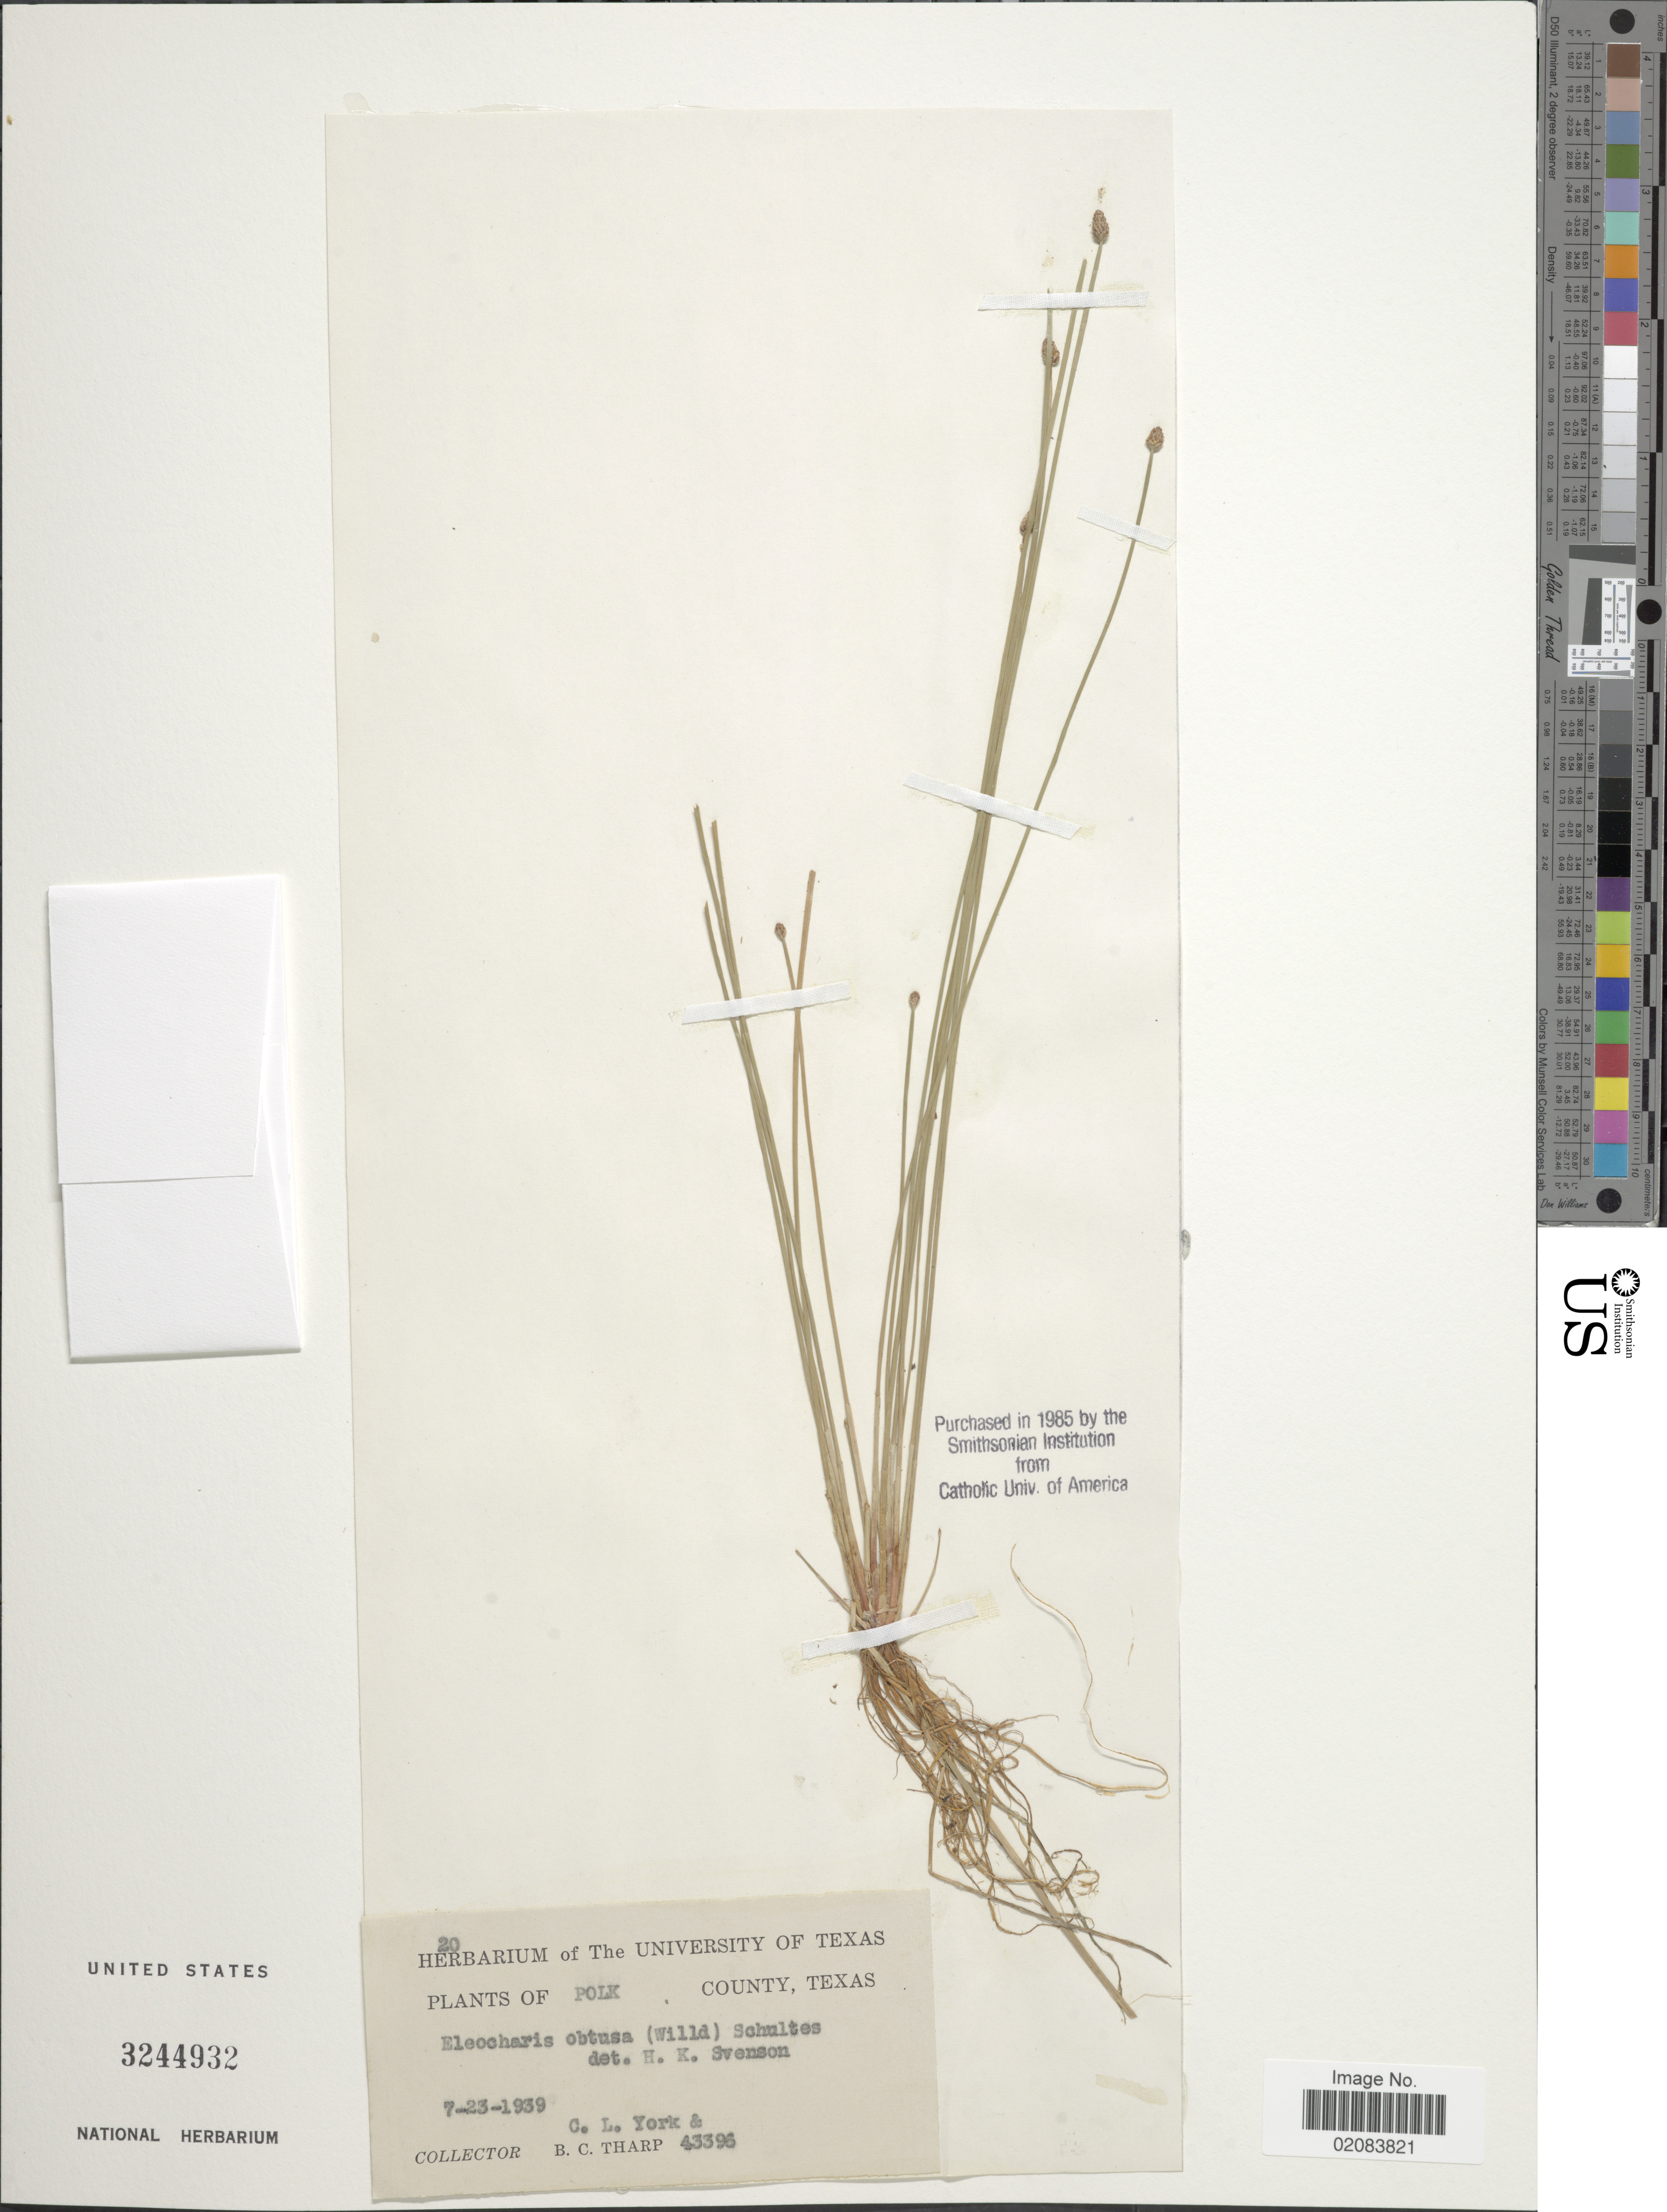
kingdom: Plantae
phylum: Tracheophyta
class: Liliopsida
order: Poales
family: Cyperaceae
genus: Eleocharis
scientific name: Eleocharis obtusa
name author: (Willd.) Schult.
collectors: C. L. York & B. C. Tharp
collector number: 43395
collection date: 1939-07-23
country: United States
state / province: Texas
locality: Polk County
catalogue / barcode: US 3244932